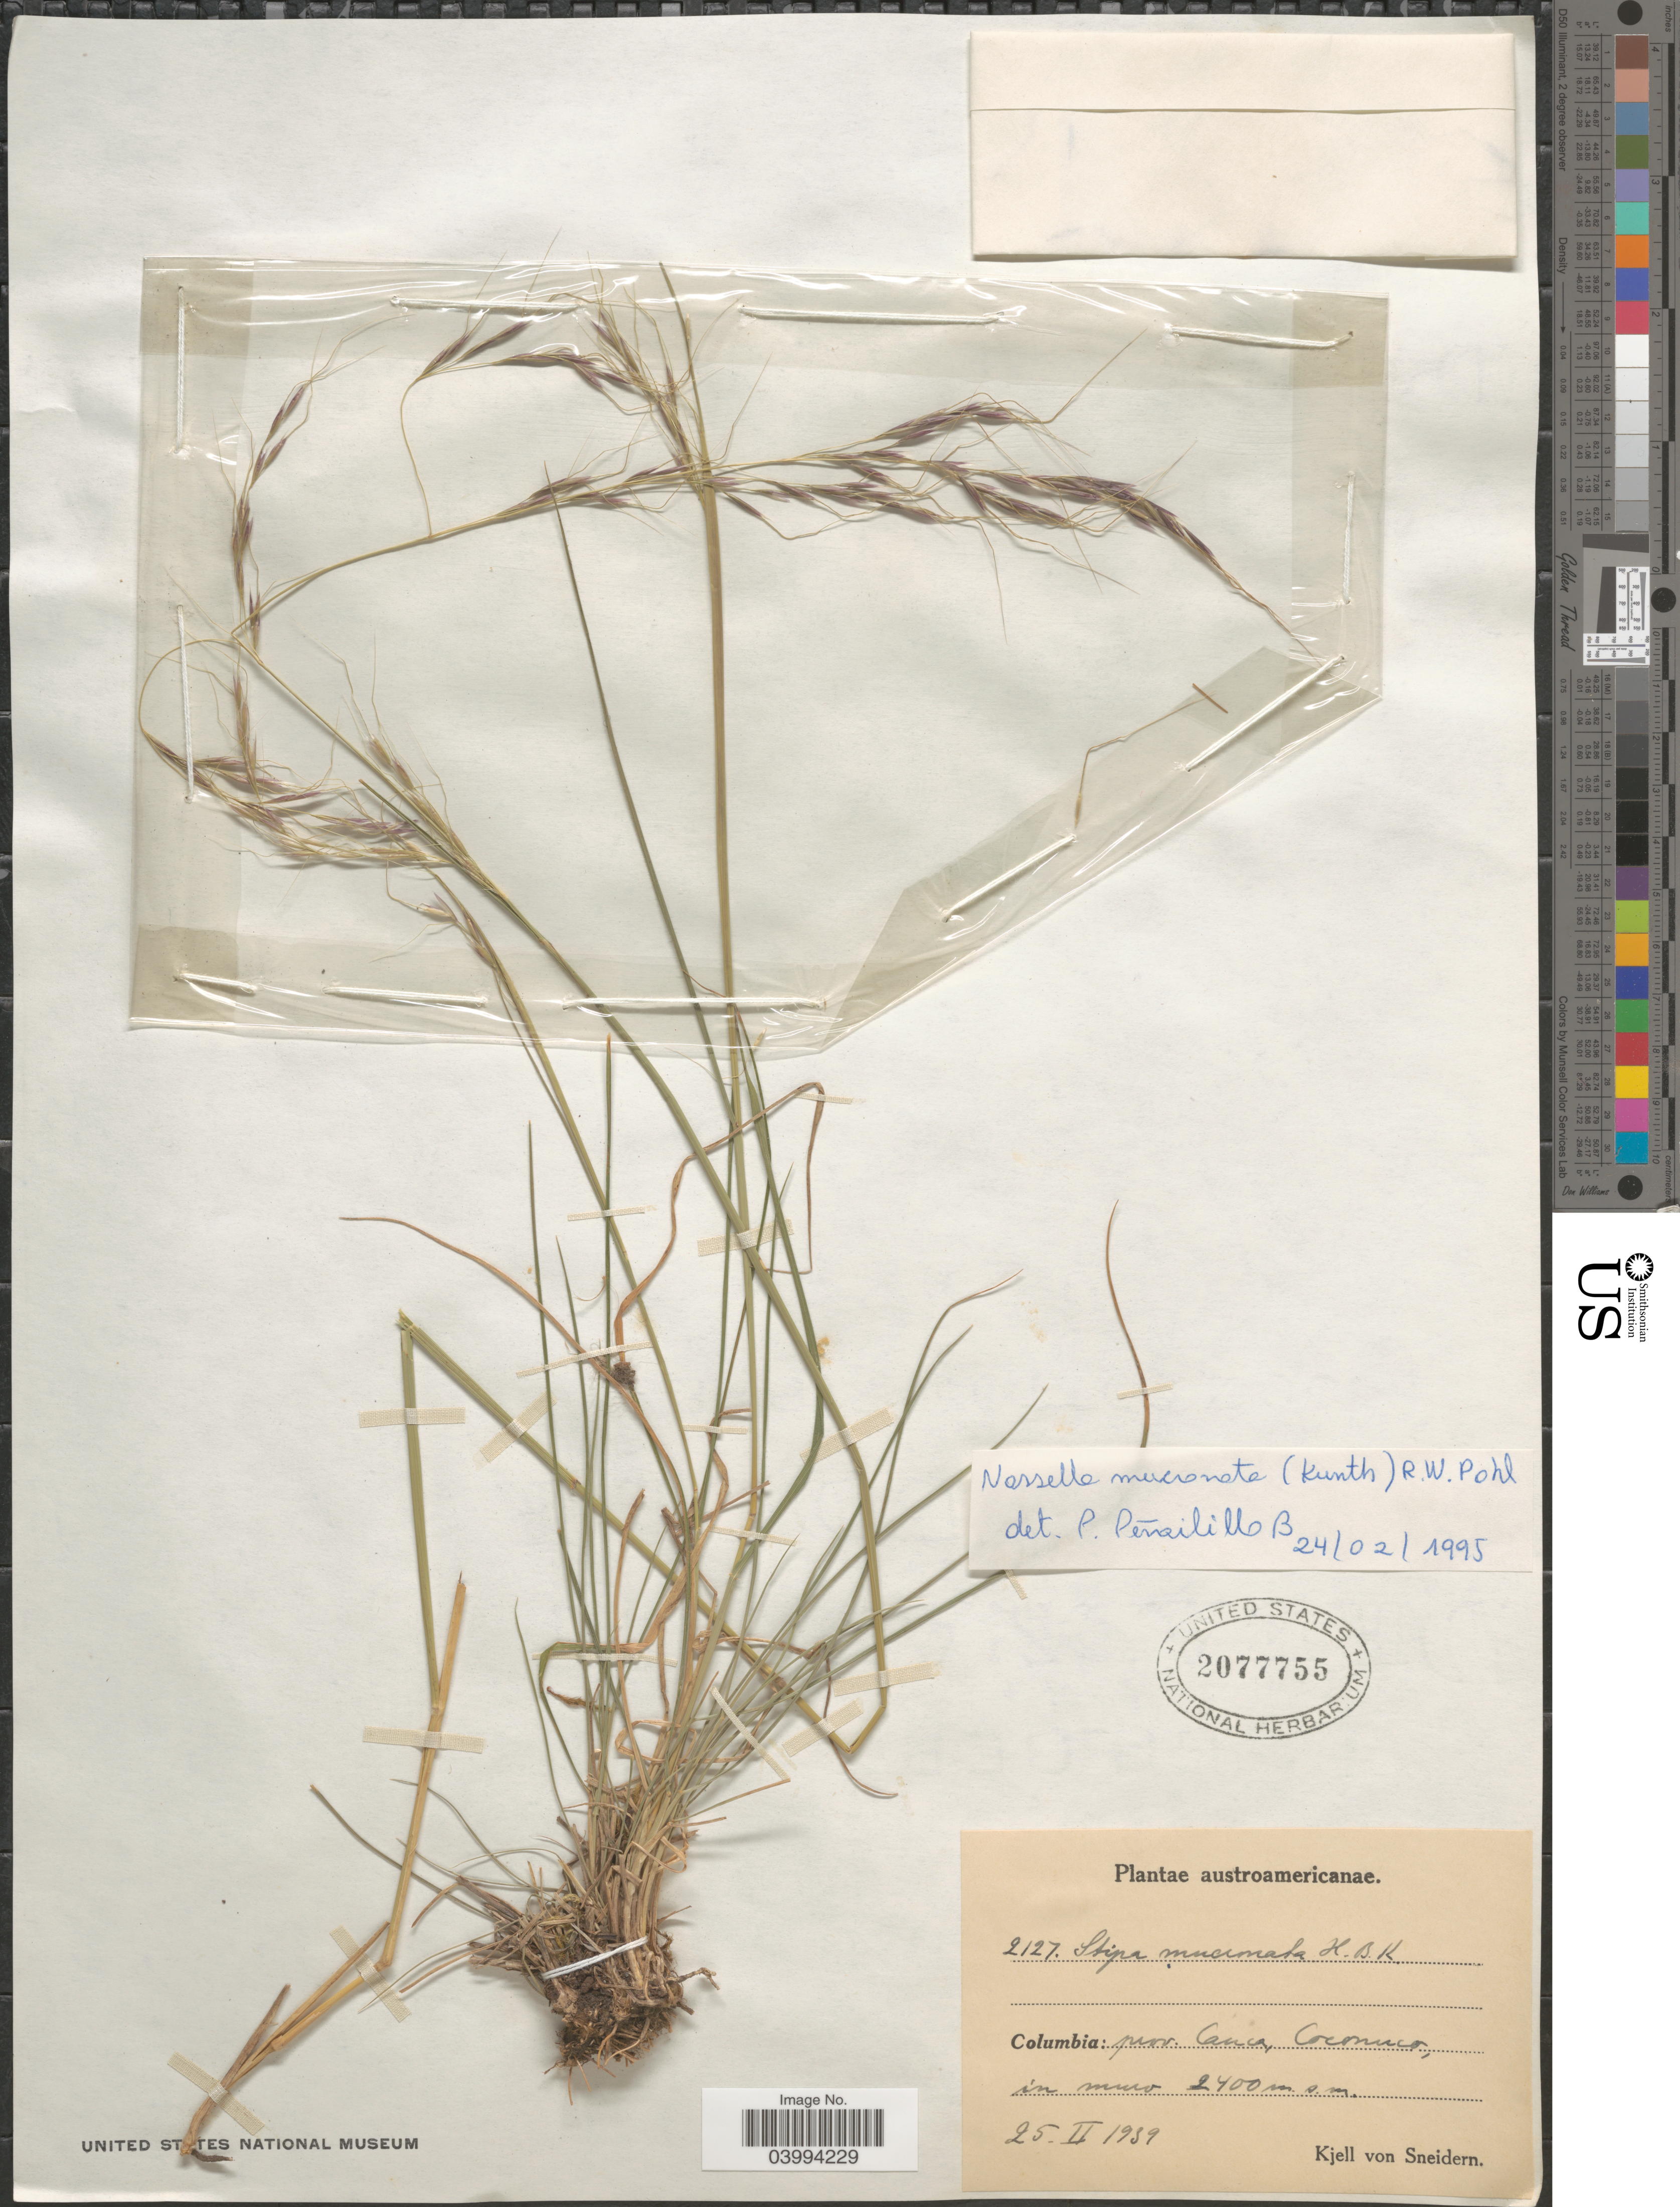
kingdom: Plantae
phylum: Tracheophyta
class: Liliopsida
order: Poales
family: Poaceae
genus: Nassella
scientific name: Nassella mucronata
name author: (Kunth) R.W. Pohl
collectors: K. von Sneidern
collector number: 2127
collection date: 1939-02-25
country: Colombia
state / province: Cauca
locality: Prov. Cauca, Coconico.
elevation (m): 2400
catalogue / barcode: US 2077755